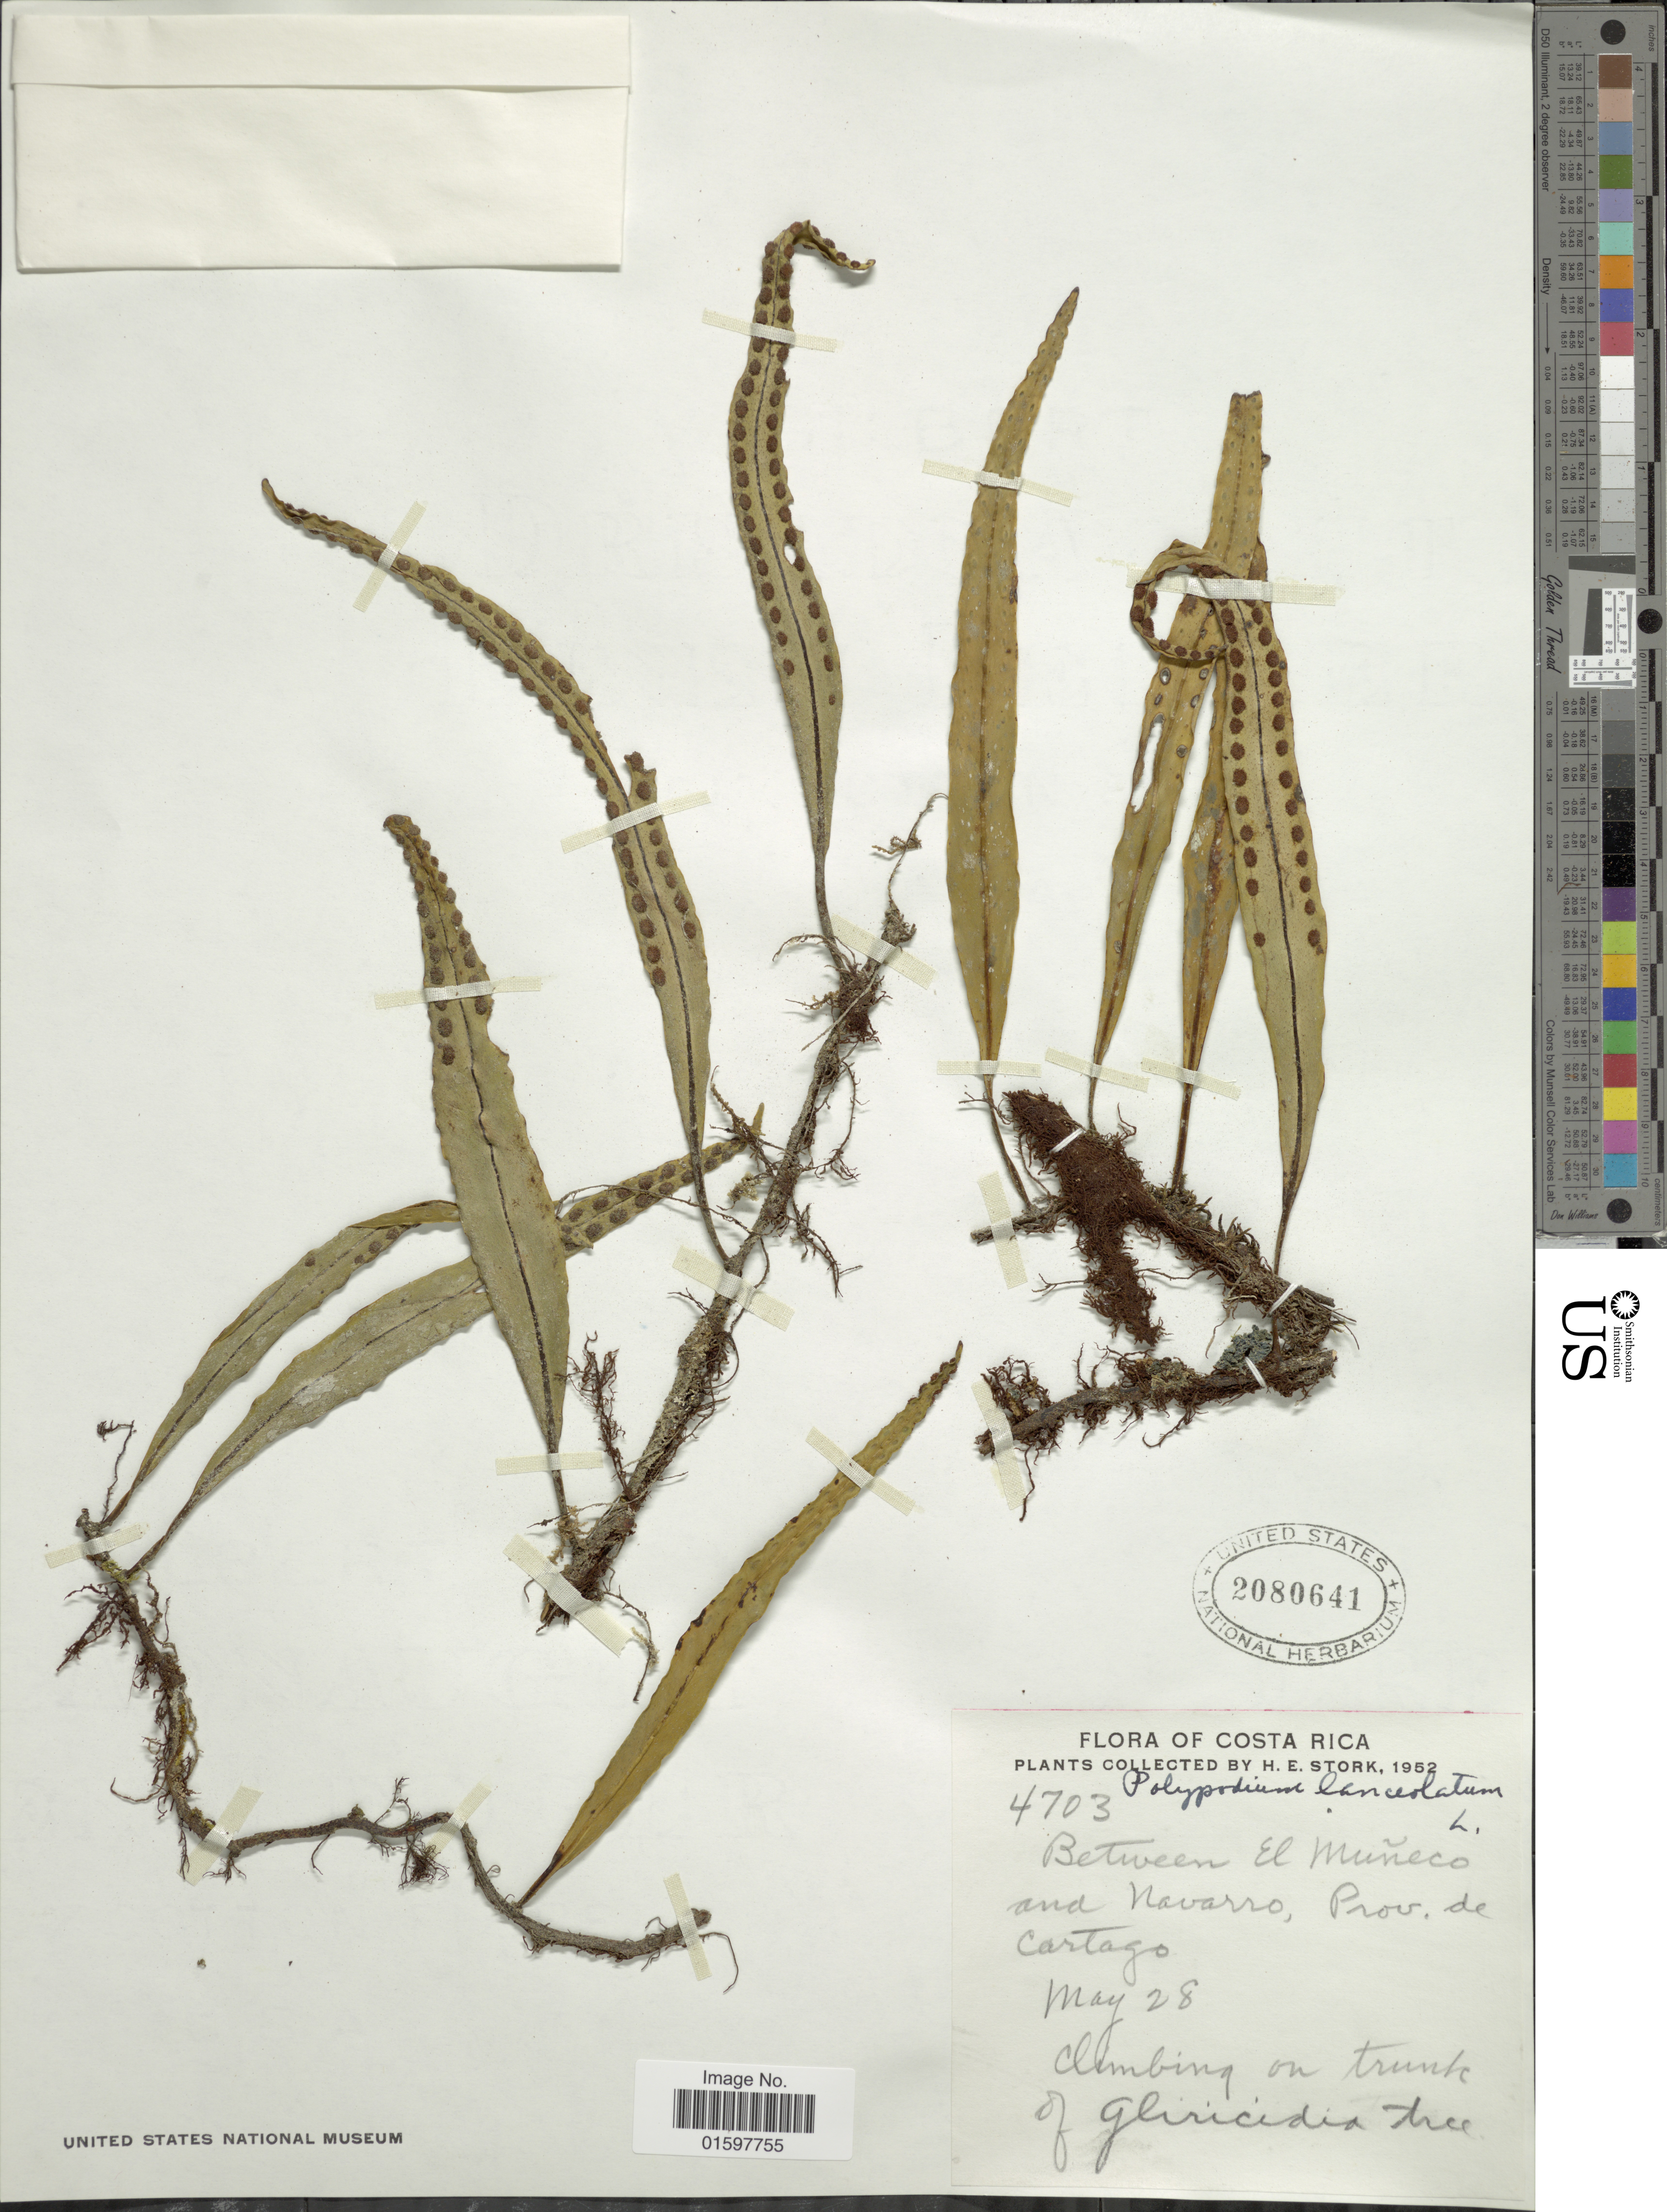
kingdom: Plantae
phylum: Tracheophyta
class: Polypodiopsida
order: Polypodiales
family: Polypodiaceae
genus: Pleopeltis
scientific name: Pleopeltis macrocarpa var. complanata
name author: (Weath.) Lellinger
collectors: H. E. Stork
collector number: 4703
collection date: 1952-05-28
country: Costa Rica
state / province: Cartago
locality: Between El Muñeco and Navarra.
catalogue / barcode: US 2080641